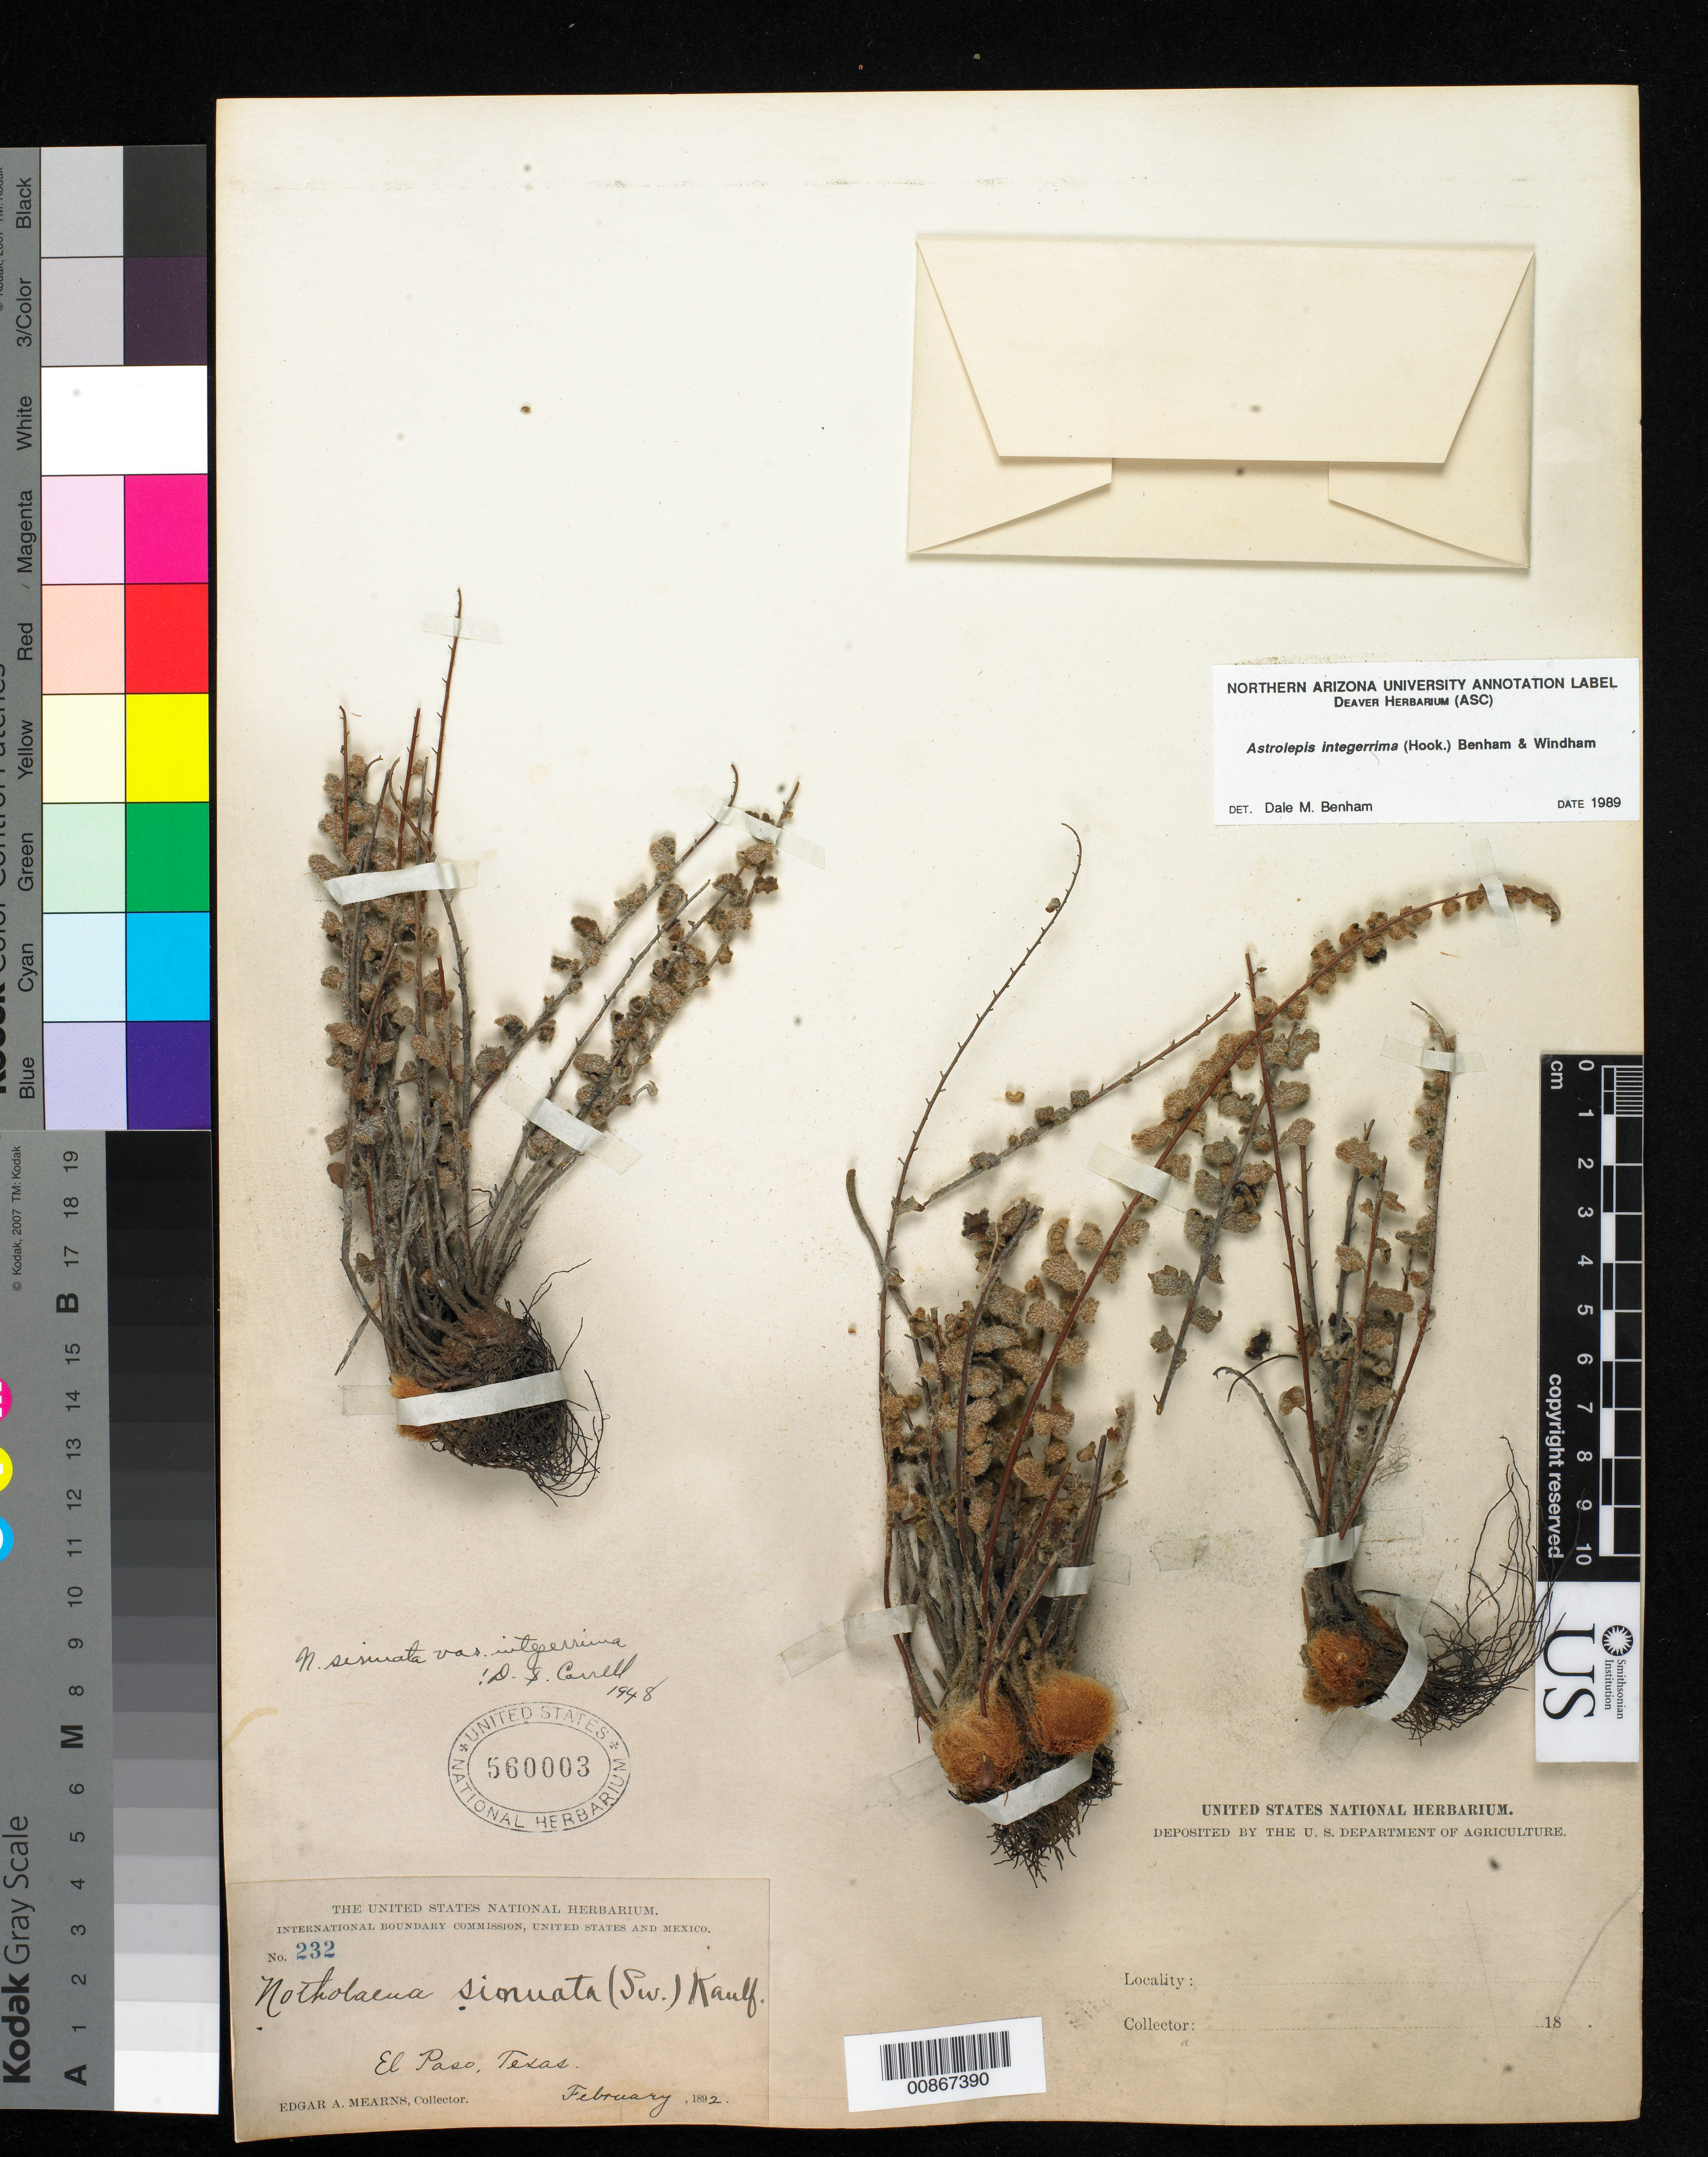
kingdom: Plantae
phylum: Tracheophyta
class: Polypodiopsida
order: Polypodiales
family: Pteridaceae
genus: Astrolepis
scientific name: Astrolepis integerrima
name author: (Hook.) D.M. Benham & Windham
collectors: E. A. Mearns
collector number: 232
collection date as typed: Feb 1892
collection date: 1892-02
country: United States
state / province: Texas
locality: El Paso, Texas.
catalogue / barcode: US 560003